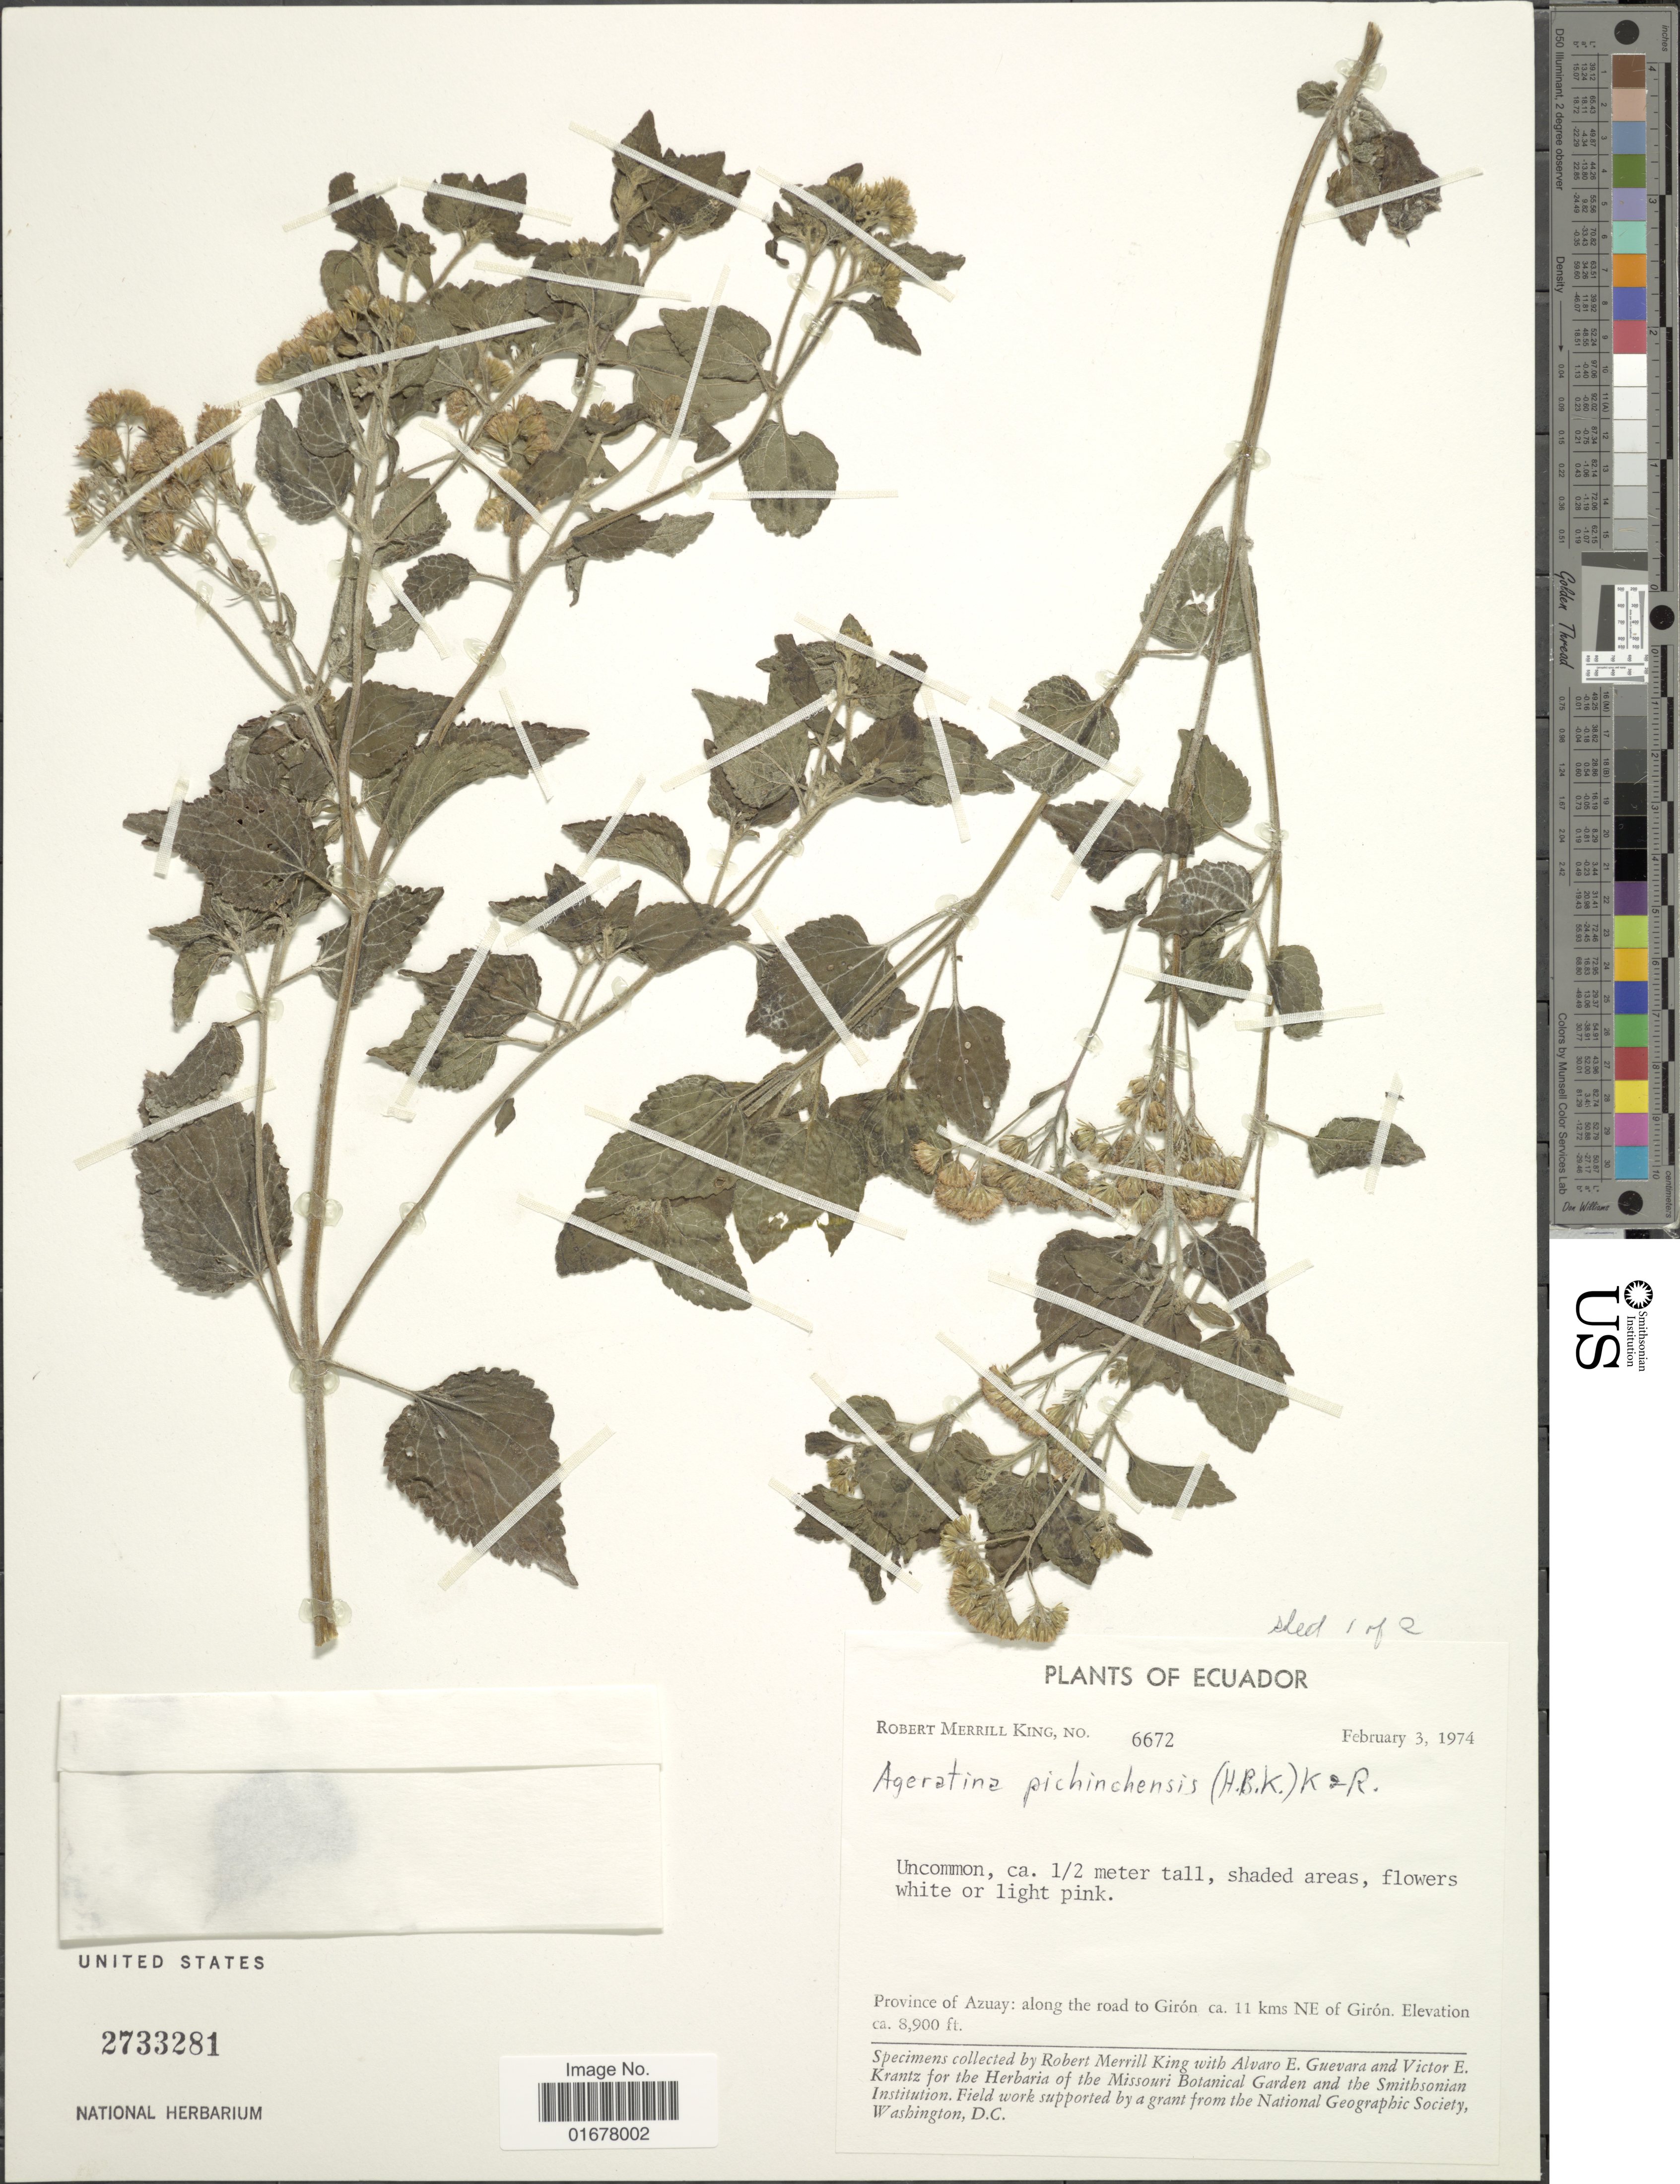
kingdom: Plantae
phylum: Tracheophyta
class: Magnoliopsida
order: Asterales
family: Asteraceae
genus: Ageratina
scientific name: Ageratina pichinchensis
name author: (Kunth) R.M. King & H. Rob.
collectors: R. M. King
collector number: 6672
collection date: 1974-02-03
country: Ecuador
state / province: Azuay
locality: Province of Azuay: along the road to Giron, 11 kms NE of Giron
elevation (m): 2713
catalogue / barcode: US 2733281